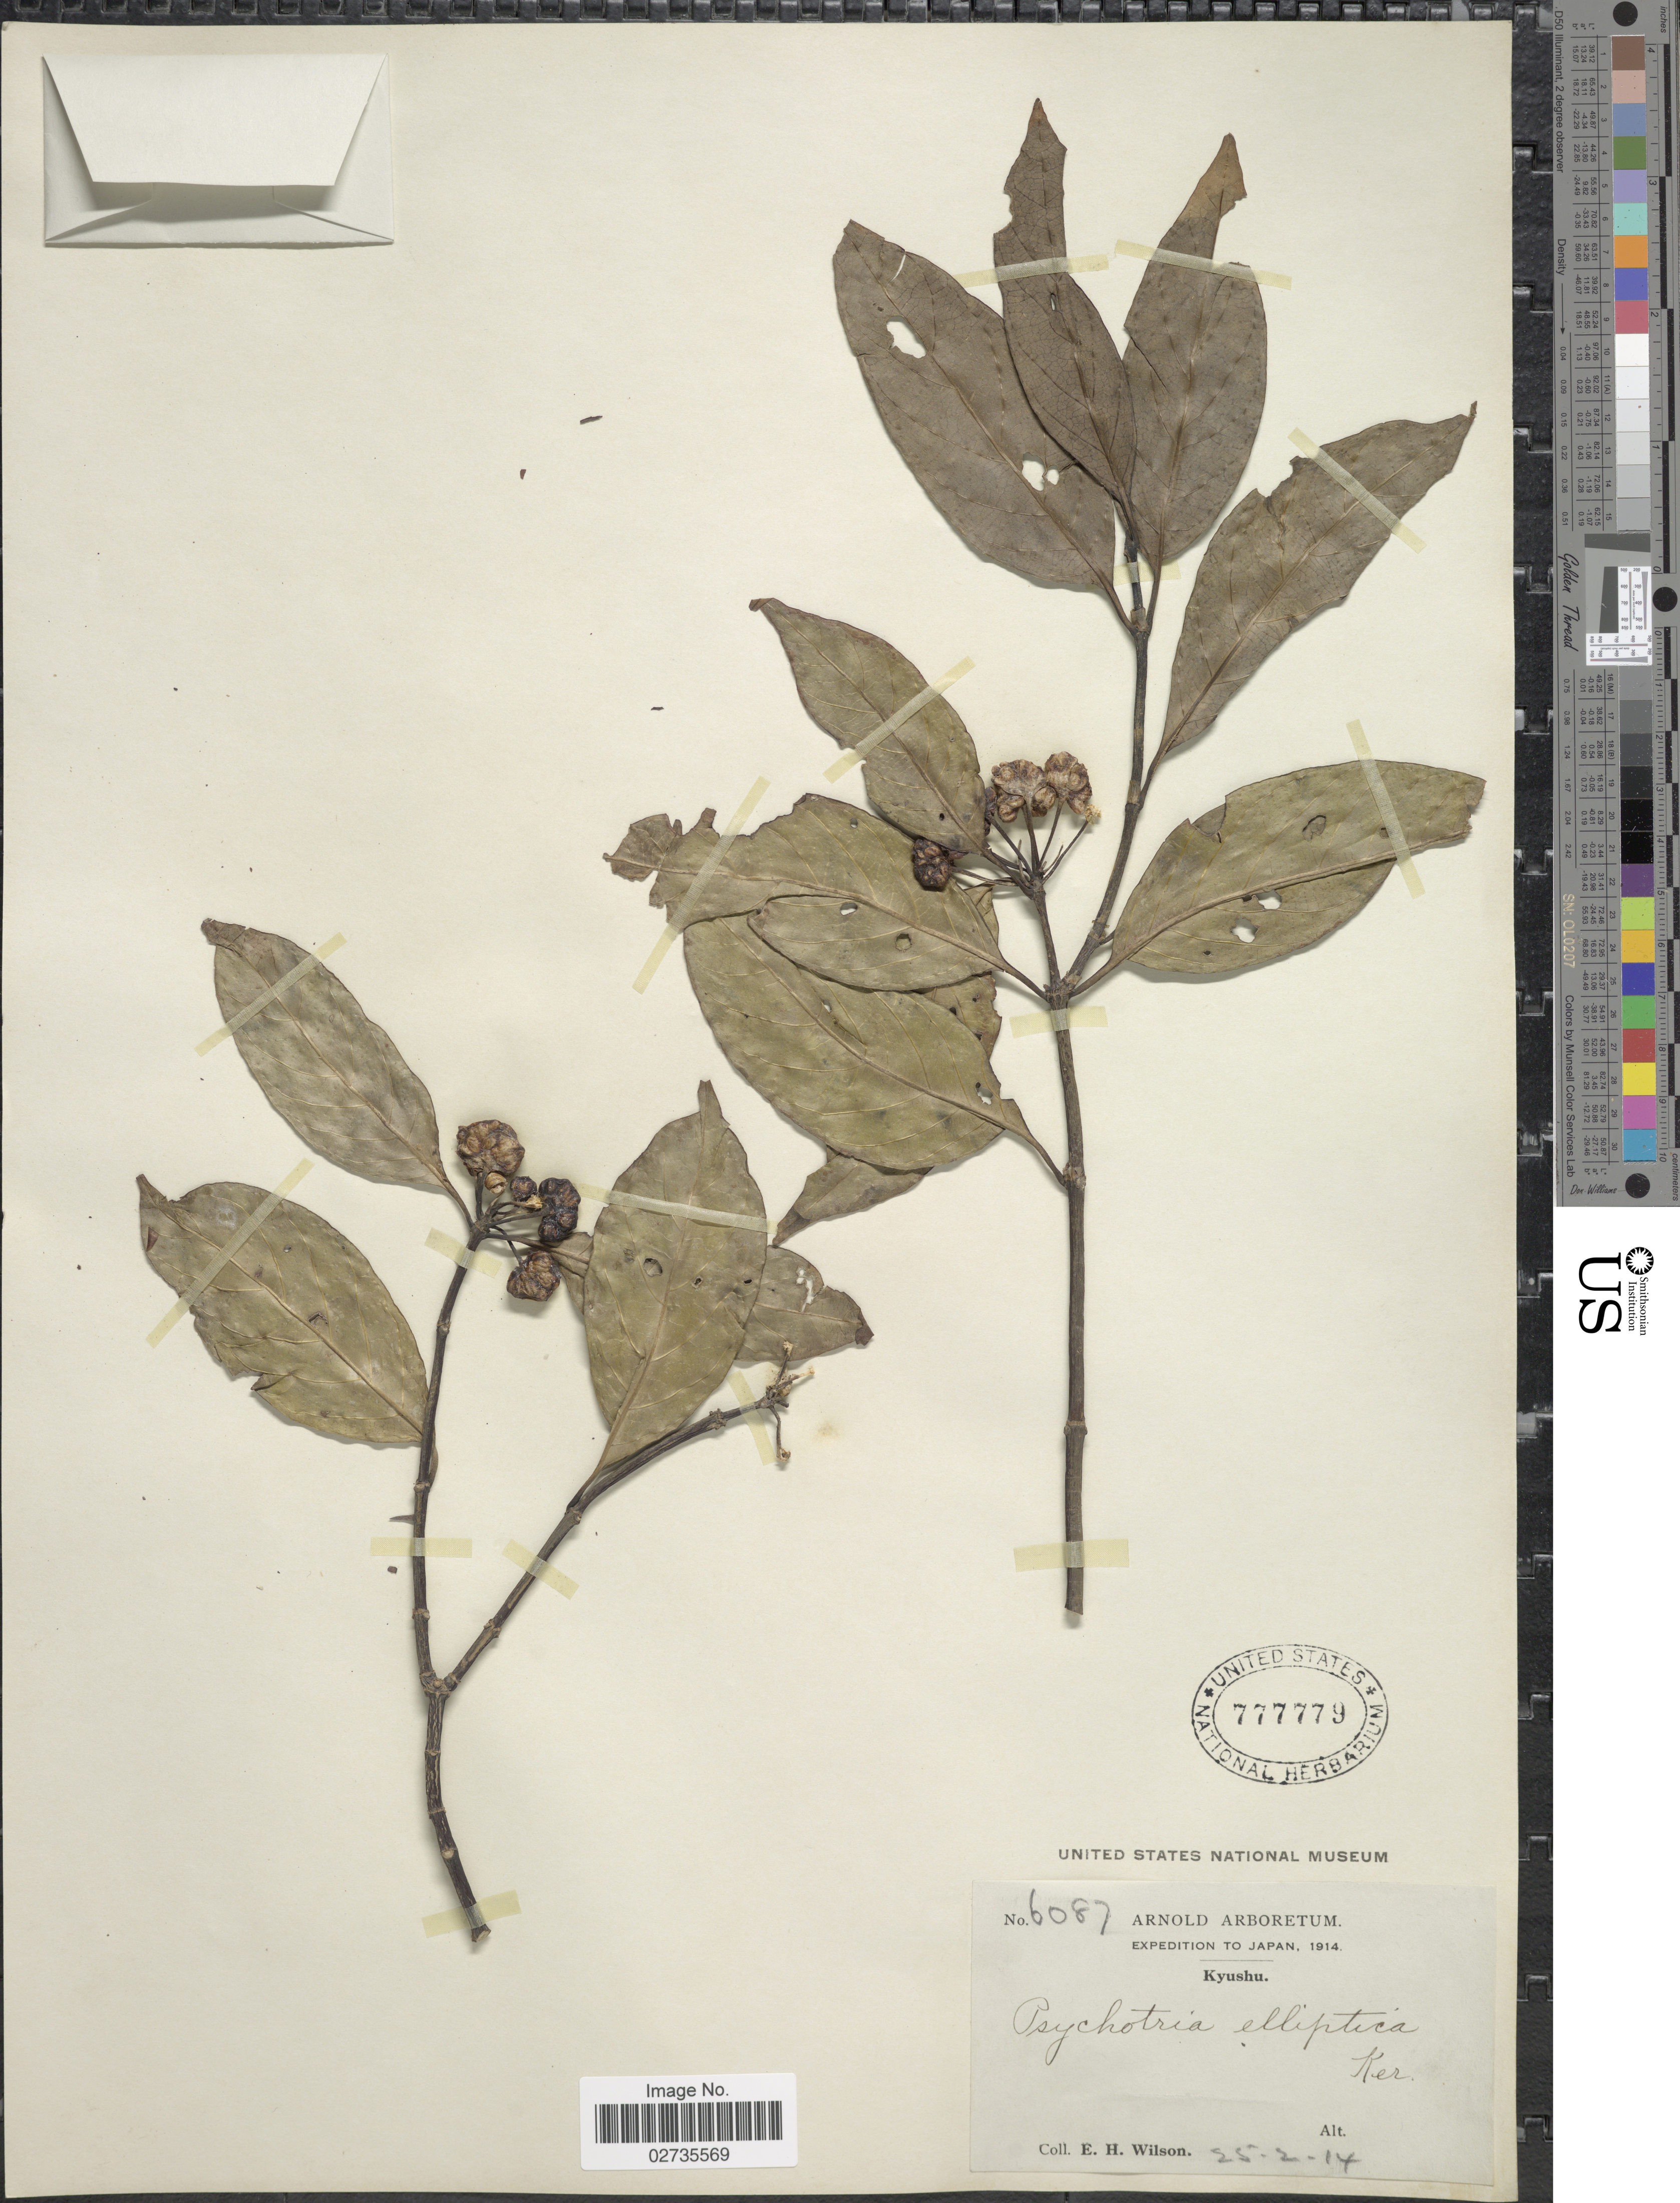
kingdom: Plantae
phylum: Tracheophyta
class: Magnoliopsida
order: Gentianales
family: Rubiaceae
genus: Psychotria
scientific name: Psychotria rubra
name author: (Lour.) Poir.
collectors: E. Wilson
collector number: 6087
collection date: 1914-02-25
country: Japan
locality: Kyushu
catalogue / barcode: US 777779